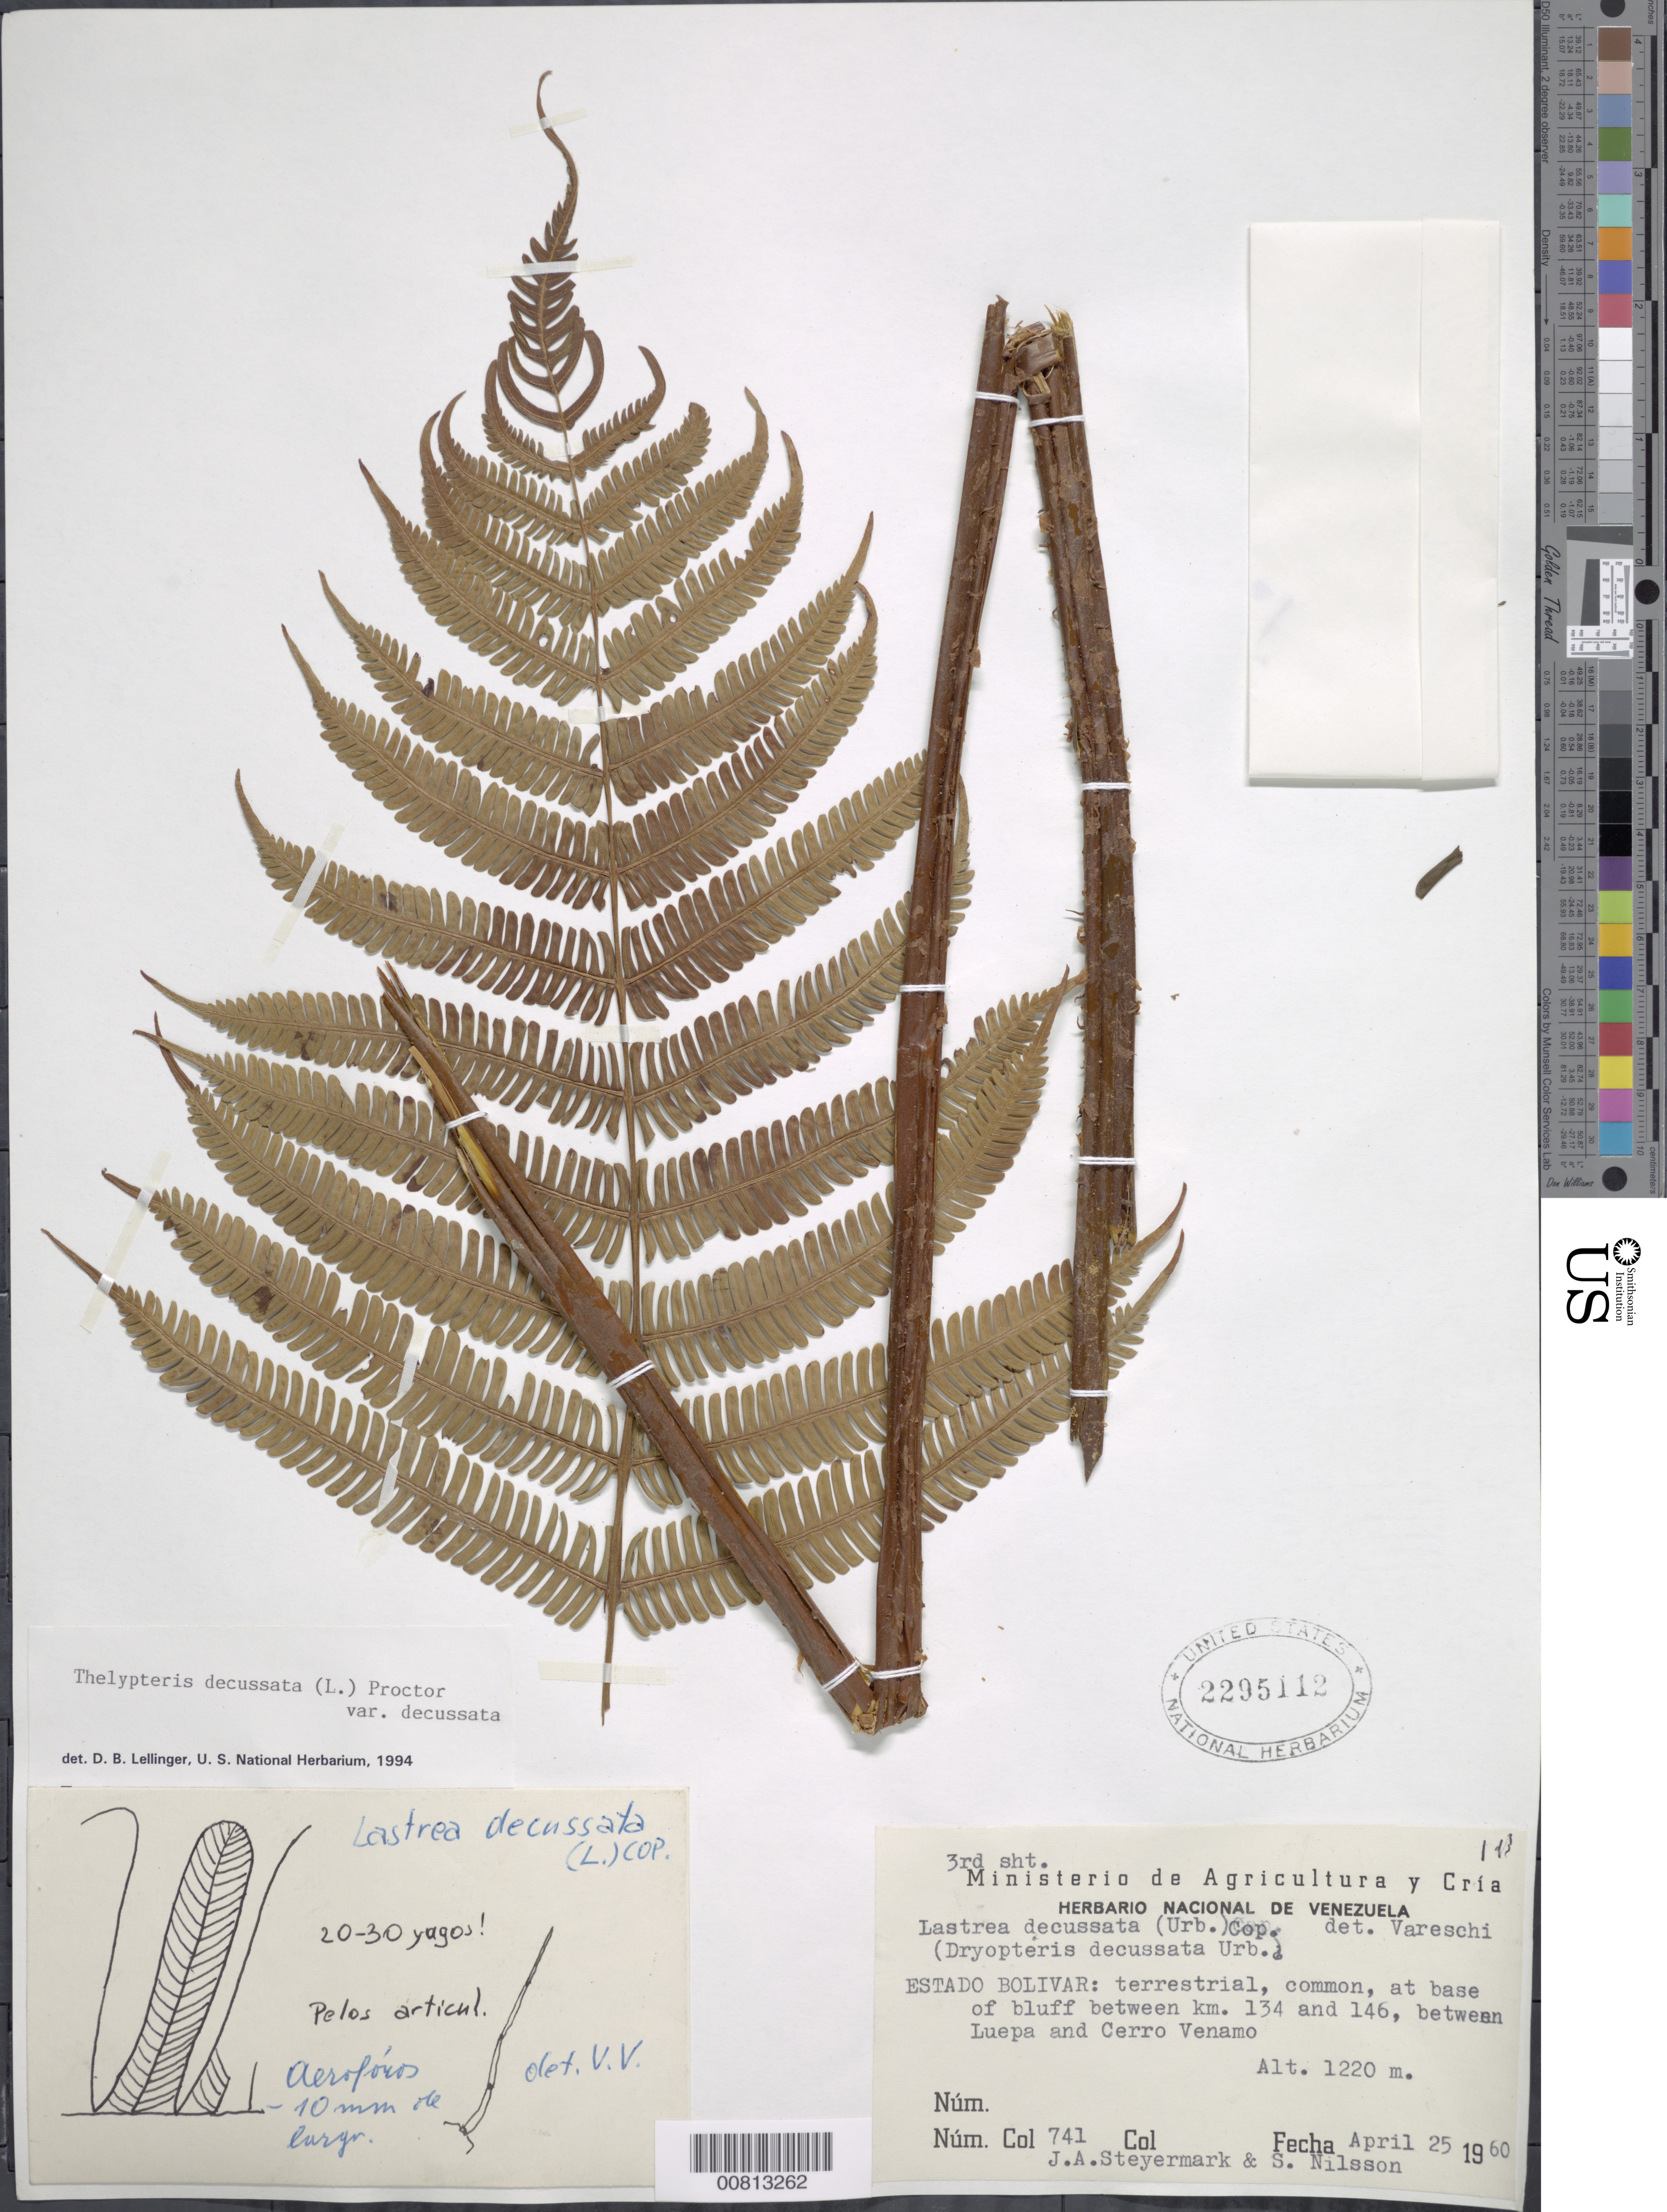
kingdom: Plantae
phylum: Tracheophyta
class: Polypodiopsida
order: Polypodiales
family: Thelypteridaceae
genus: Steiropteris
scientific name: Steiropteris decussata var. decussata (L.) comb. nov., ined. 2015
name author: (L.)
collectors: J. Steyermark & S. Nilsson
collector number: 60 741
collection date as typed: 25-Apr-60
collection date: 1960-04-25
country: Venezuela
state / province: Bolívar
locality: Cerro Uananapán, between km 134-146, between Luepa and Cerro Venamo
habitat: Base of bluff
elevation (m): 1220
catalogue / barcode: US 2295112